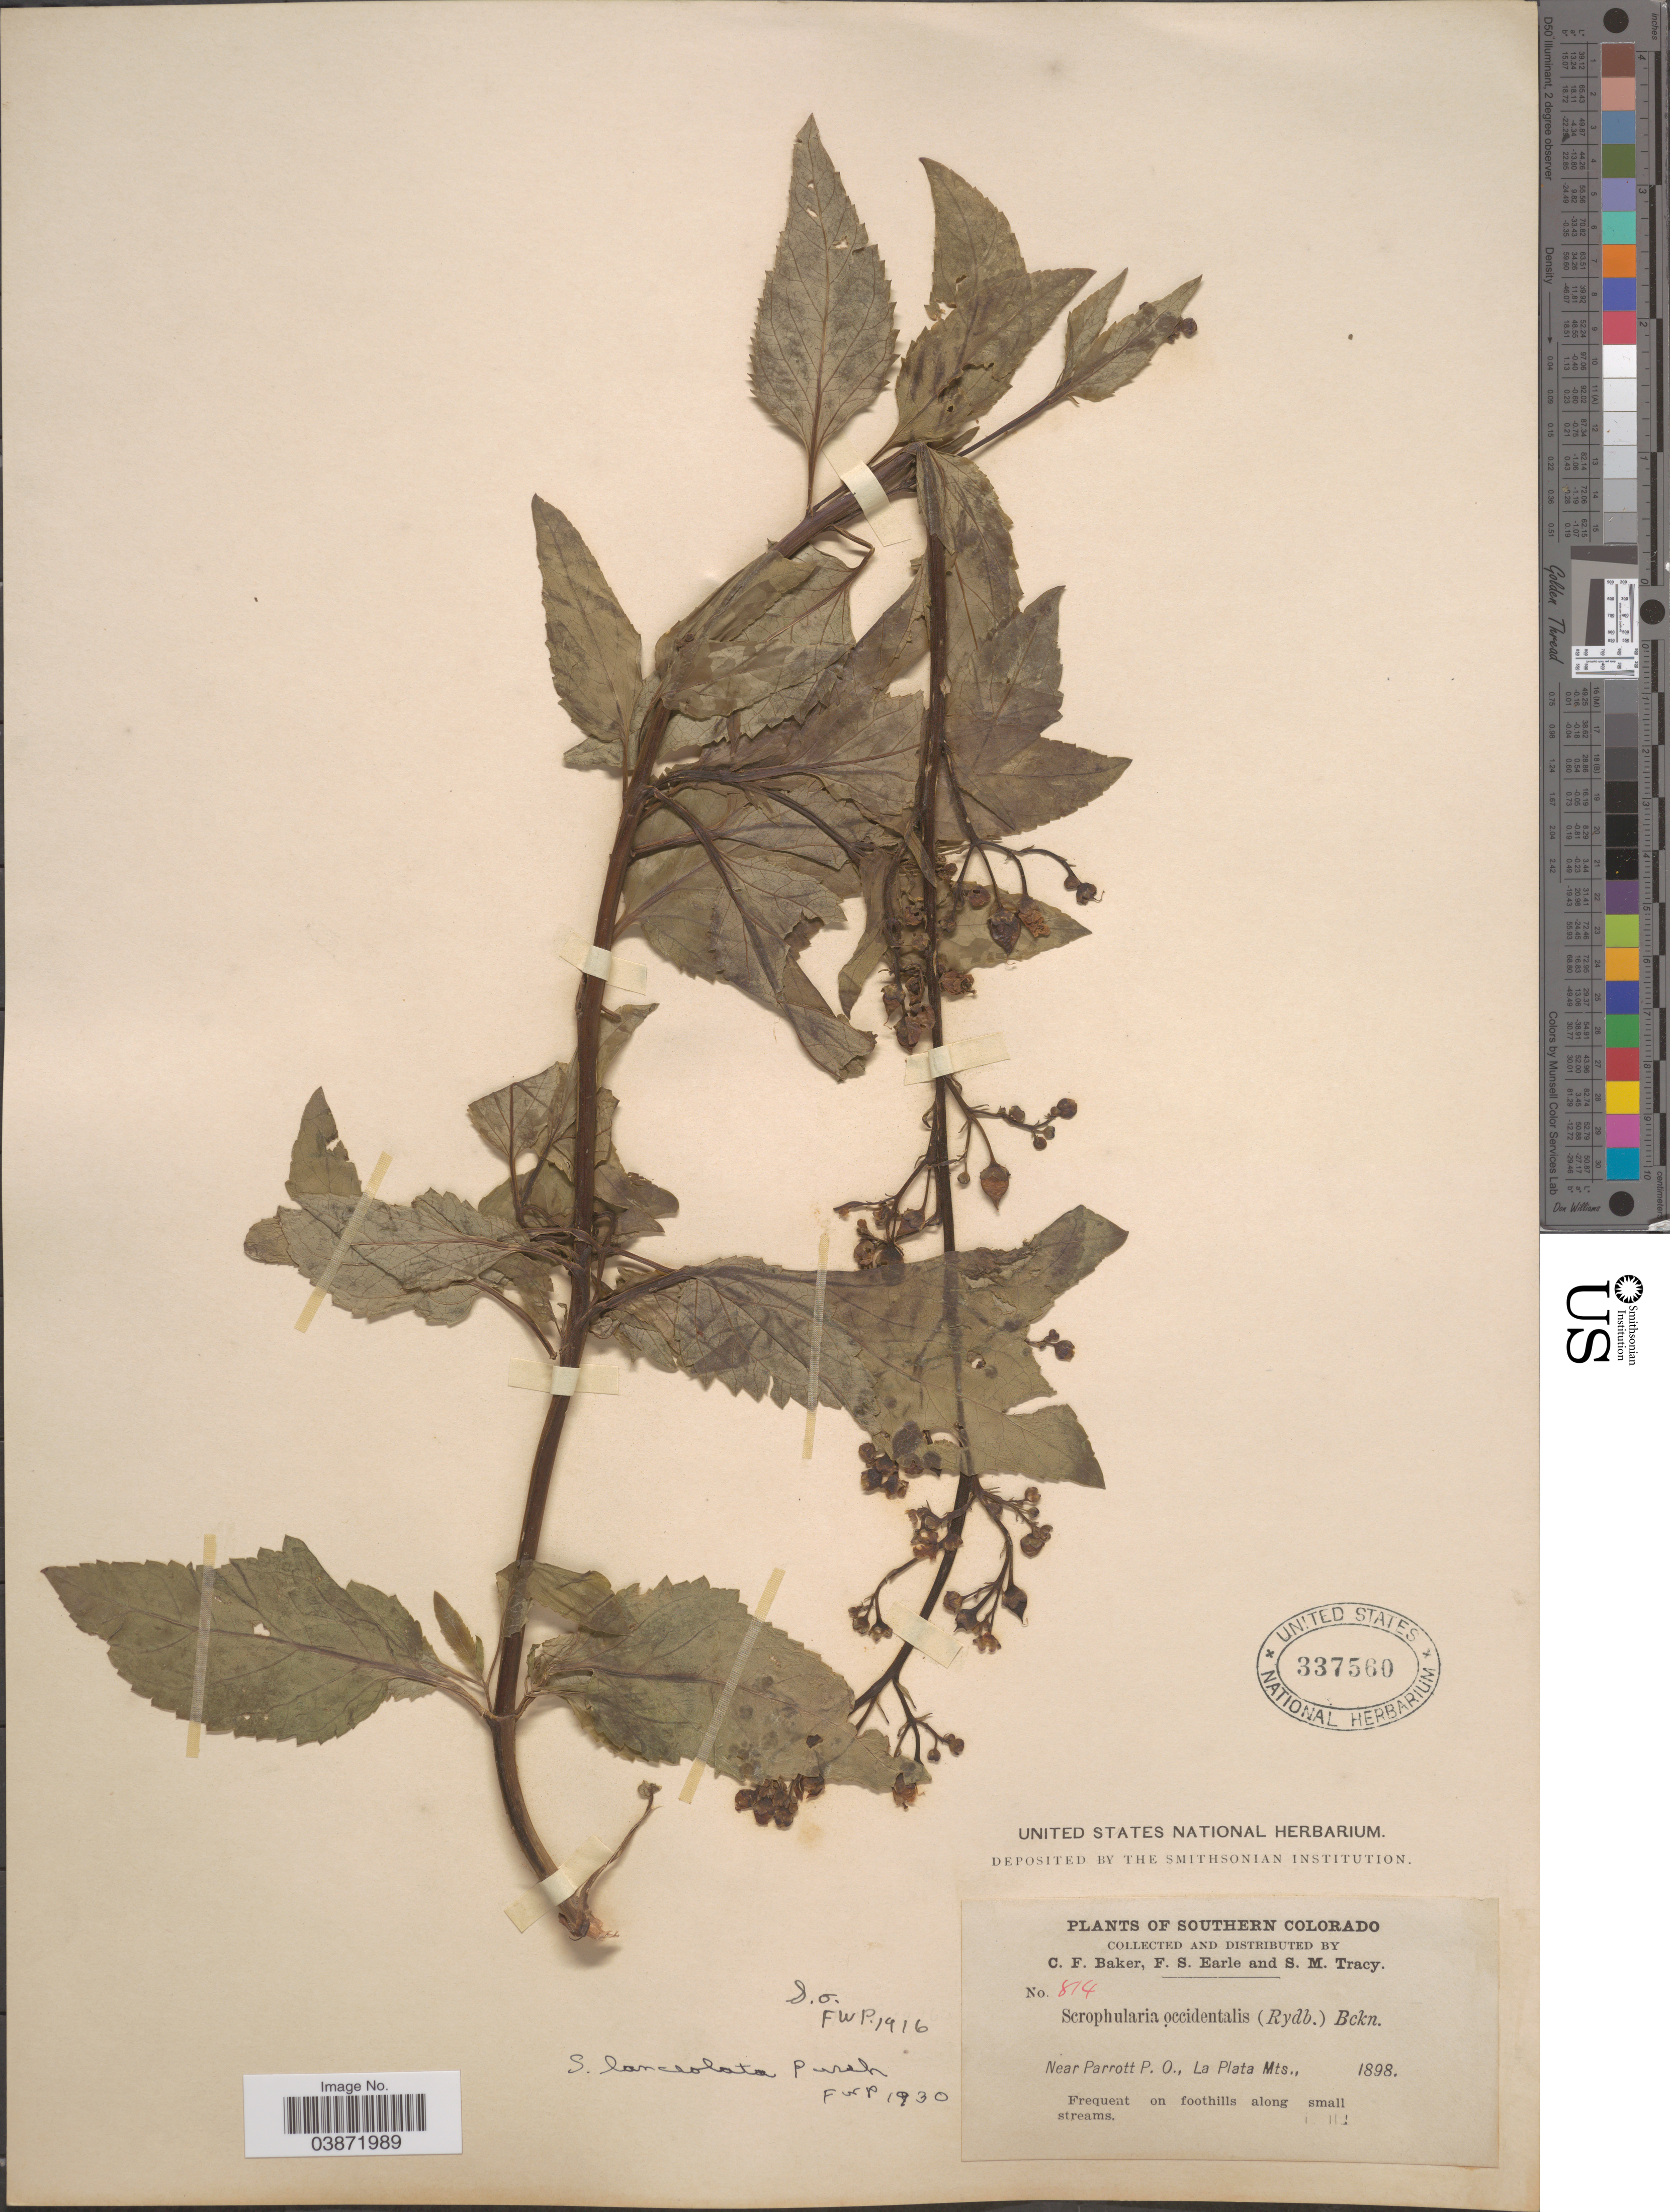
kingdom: Plantae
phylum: Tracheophyta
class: Magnoliopsida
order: Lamiales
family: Scrophulariaceae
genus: Scrophularia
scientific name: Scrophularia lanceolata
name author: Pursh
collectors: C. F. Baker, F. S. Earle & S. M. Tracy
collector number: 814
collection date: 1898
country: United States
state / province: Colorado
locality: Southern Colorado. Near Parrott P. O., La Plata Mts.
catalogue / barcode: US 337560